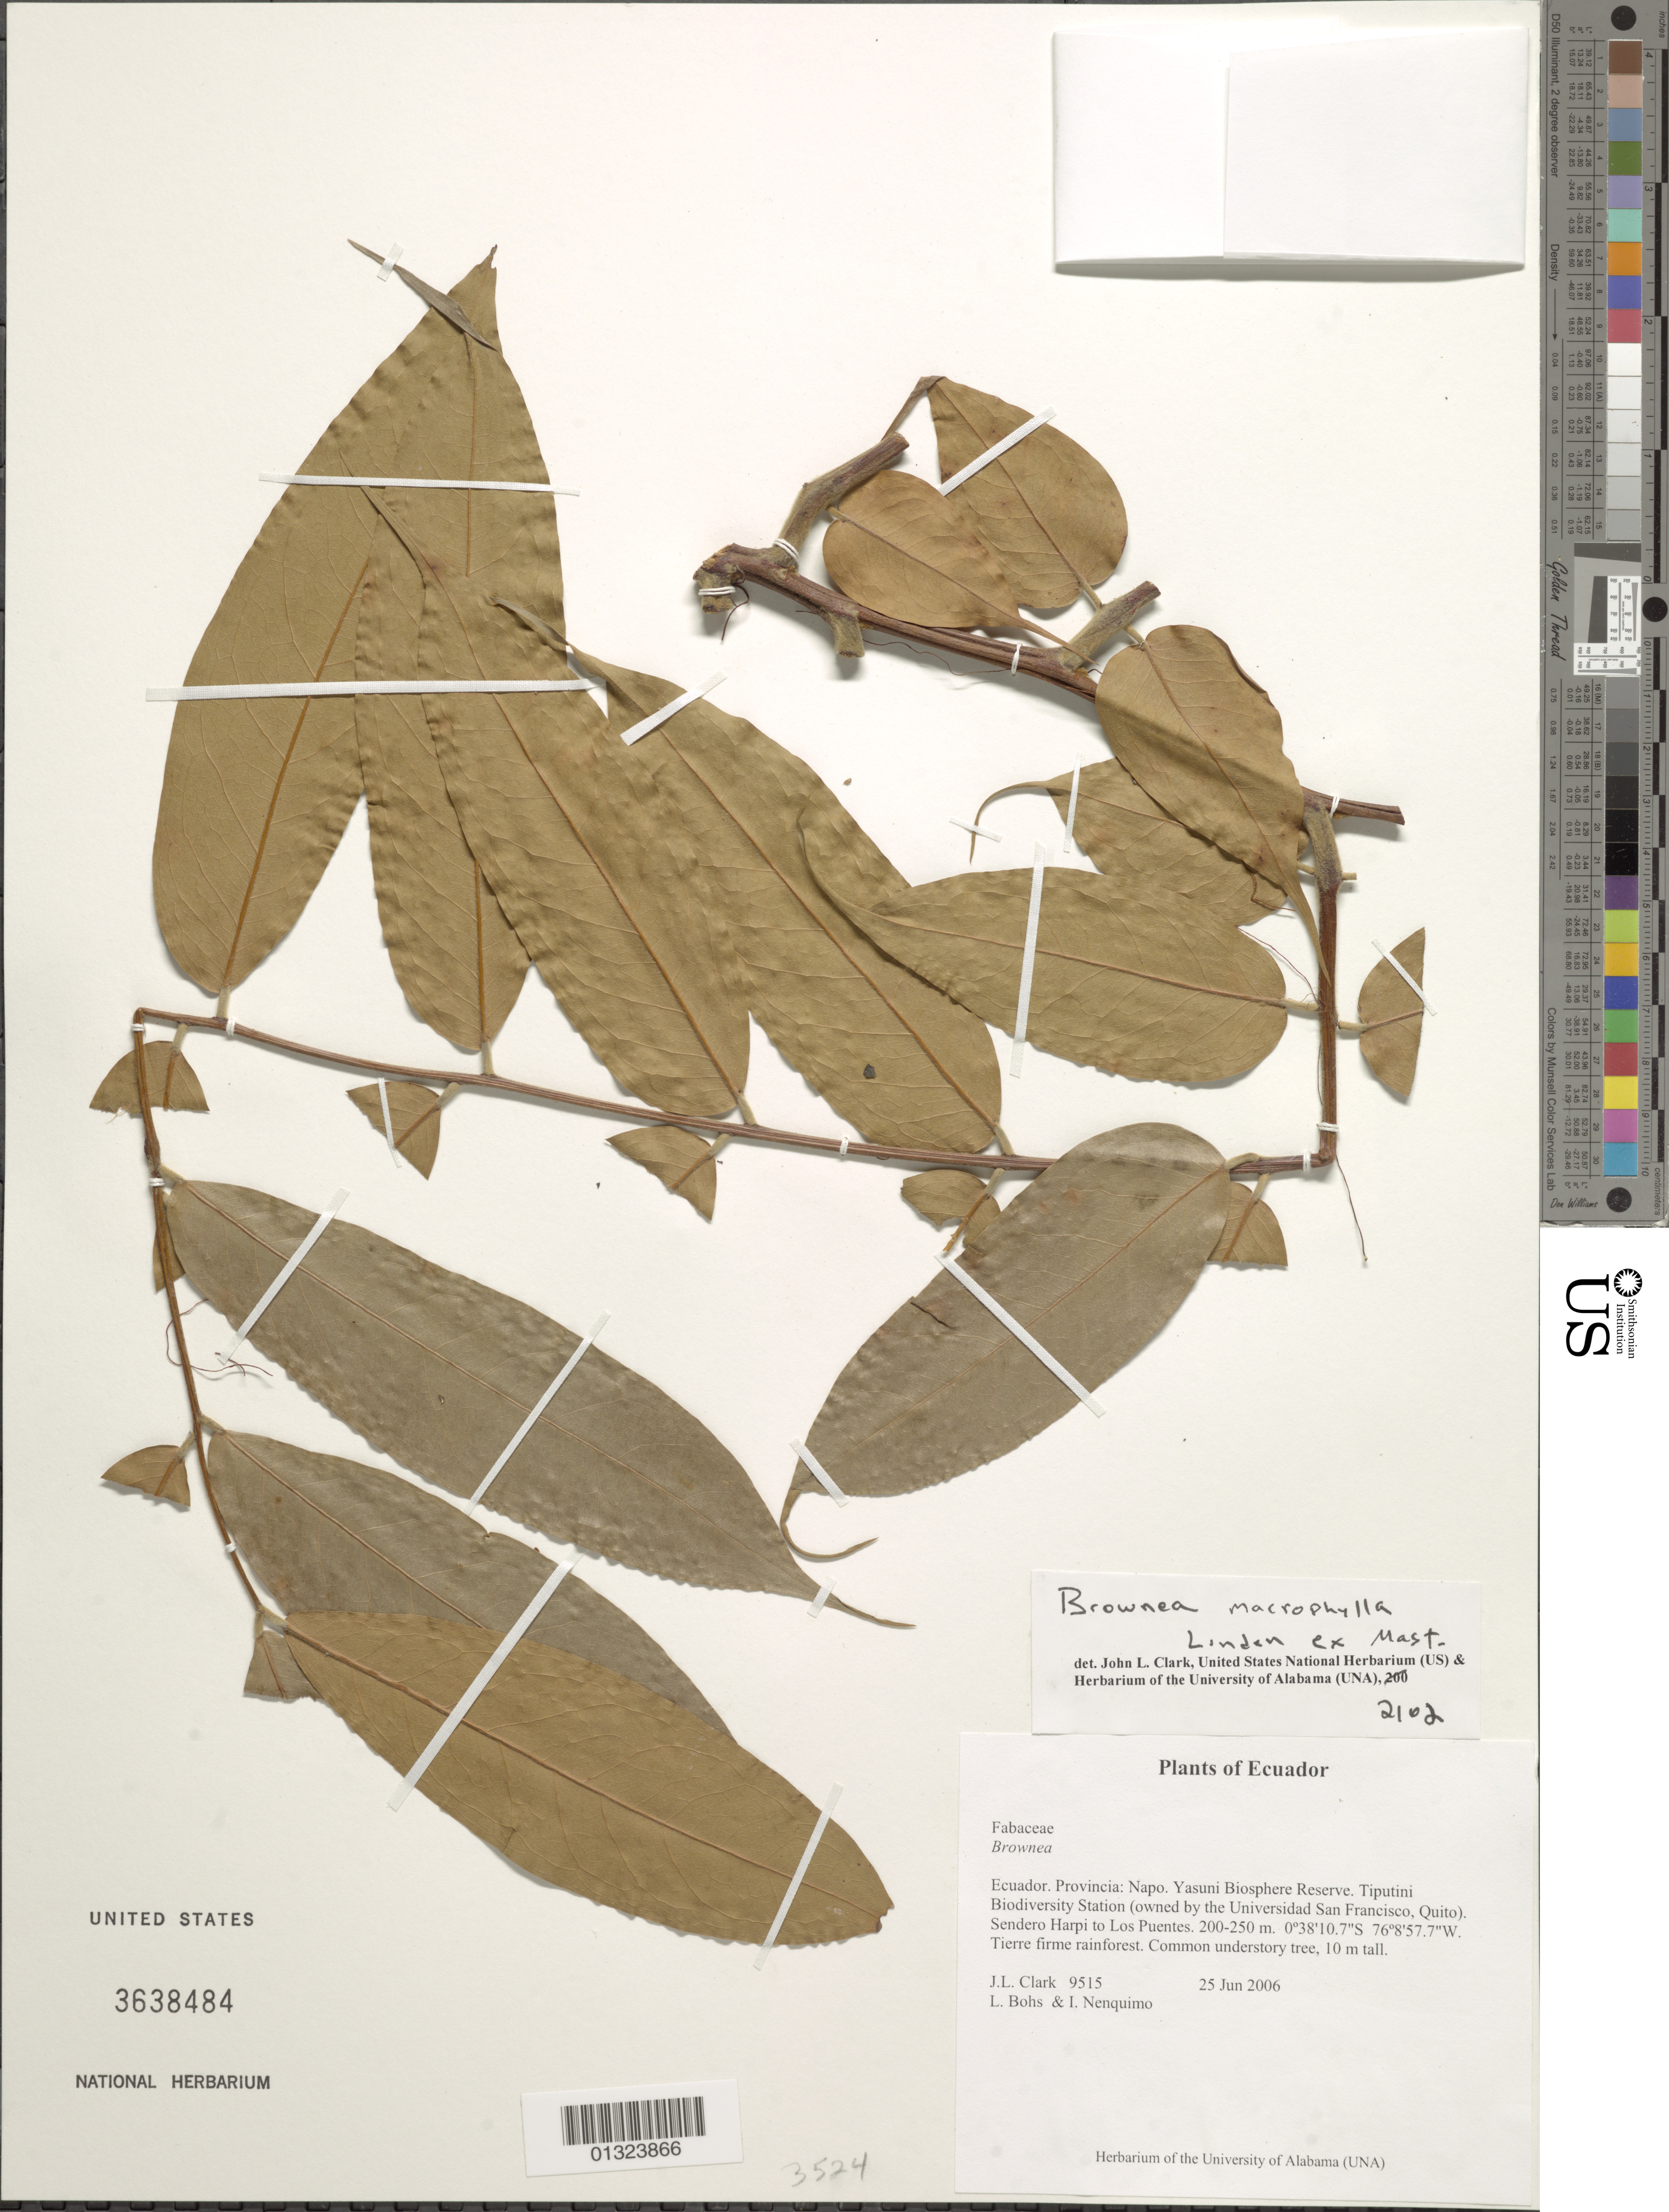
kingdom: Plantae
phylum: Tracheophyta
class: Magnoliopsida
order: Fabales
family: Fabaceae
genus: Brownea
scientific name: Brownea macrophylla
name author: B.L. Linden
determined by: Clark, J. L., (SEL), The Marie Selby Botanical Garden (UNITED STATES)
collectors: J. L. Clark, L. A. Bohs & I. Nenquimo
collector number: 9515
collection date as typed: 25 Jun 2006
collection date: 2006-06-25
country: Ecuador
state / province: Napo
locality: Yasuni Biosphere Reserve. Tiputini Biodiversity Station (owned by the Universidad San Francisco, Quito). Sendero Harpi to Los Puentes.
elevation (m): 200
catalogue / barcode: US 3638484